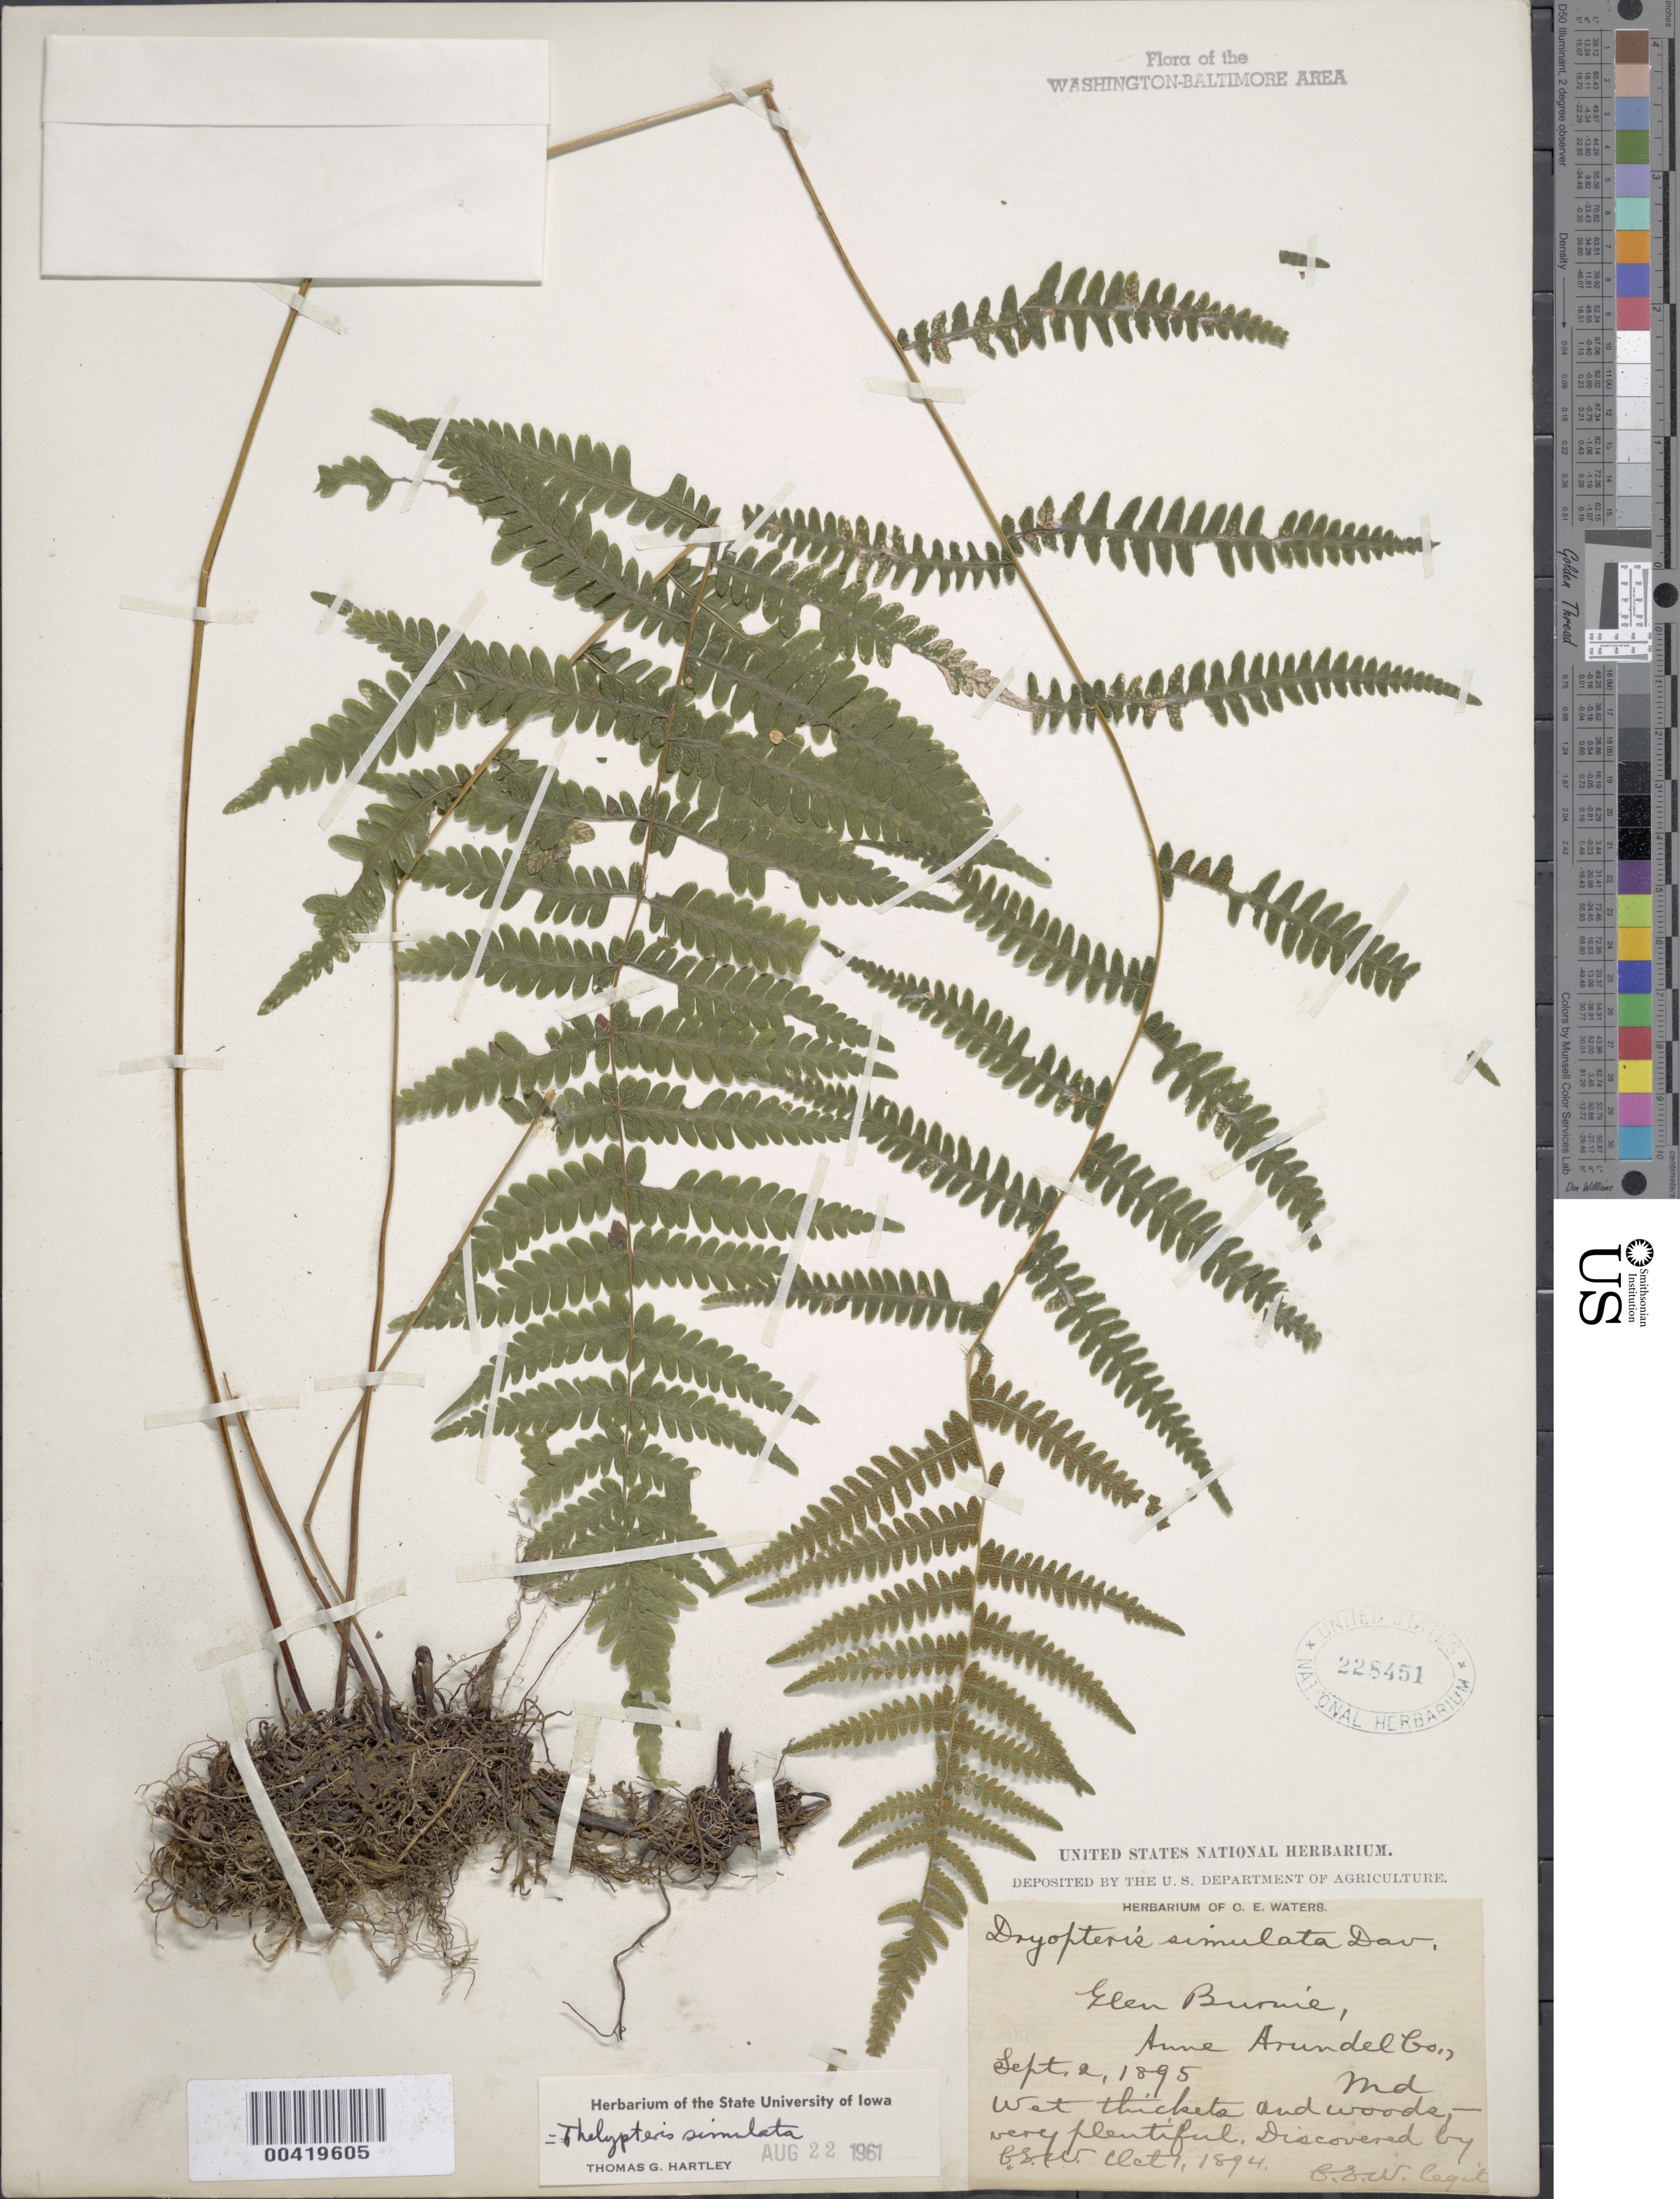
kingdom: Plantae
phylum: Tracheophyta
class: Polypodiopsida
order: Polypodiales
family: Thelypteridaceae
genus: Parathelypteris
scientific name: Parathelypteris simulata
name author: (Davenp.) Holttum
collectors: C. Waters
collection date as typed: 02 Sep 1895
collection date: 1895-09-02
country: United States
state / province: Maryland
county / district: Anne Arundel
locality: Glen Burnie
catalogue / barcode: US 228451